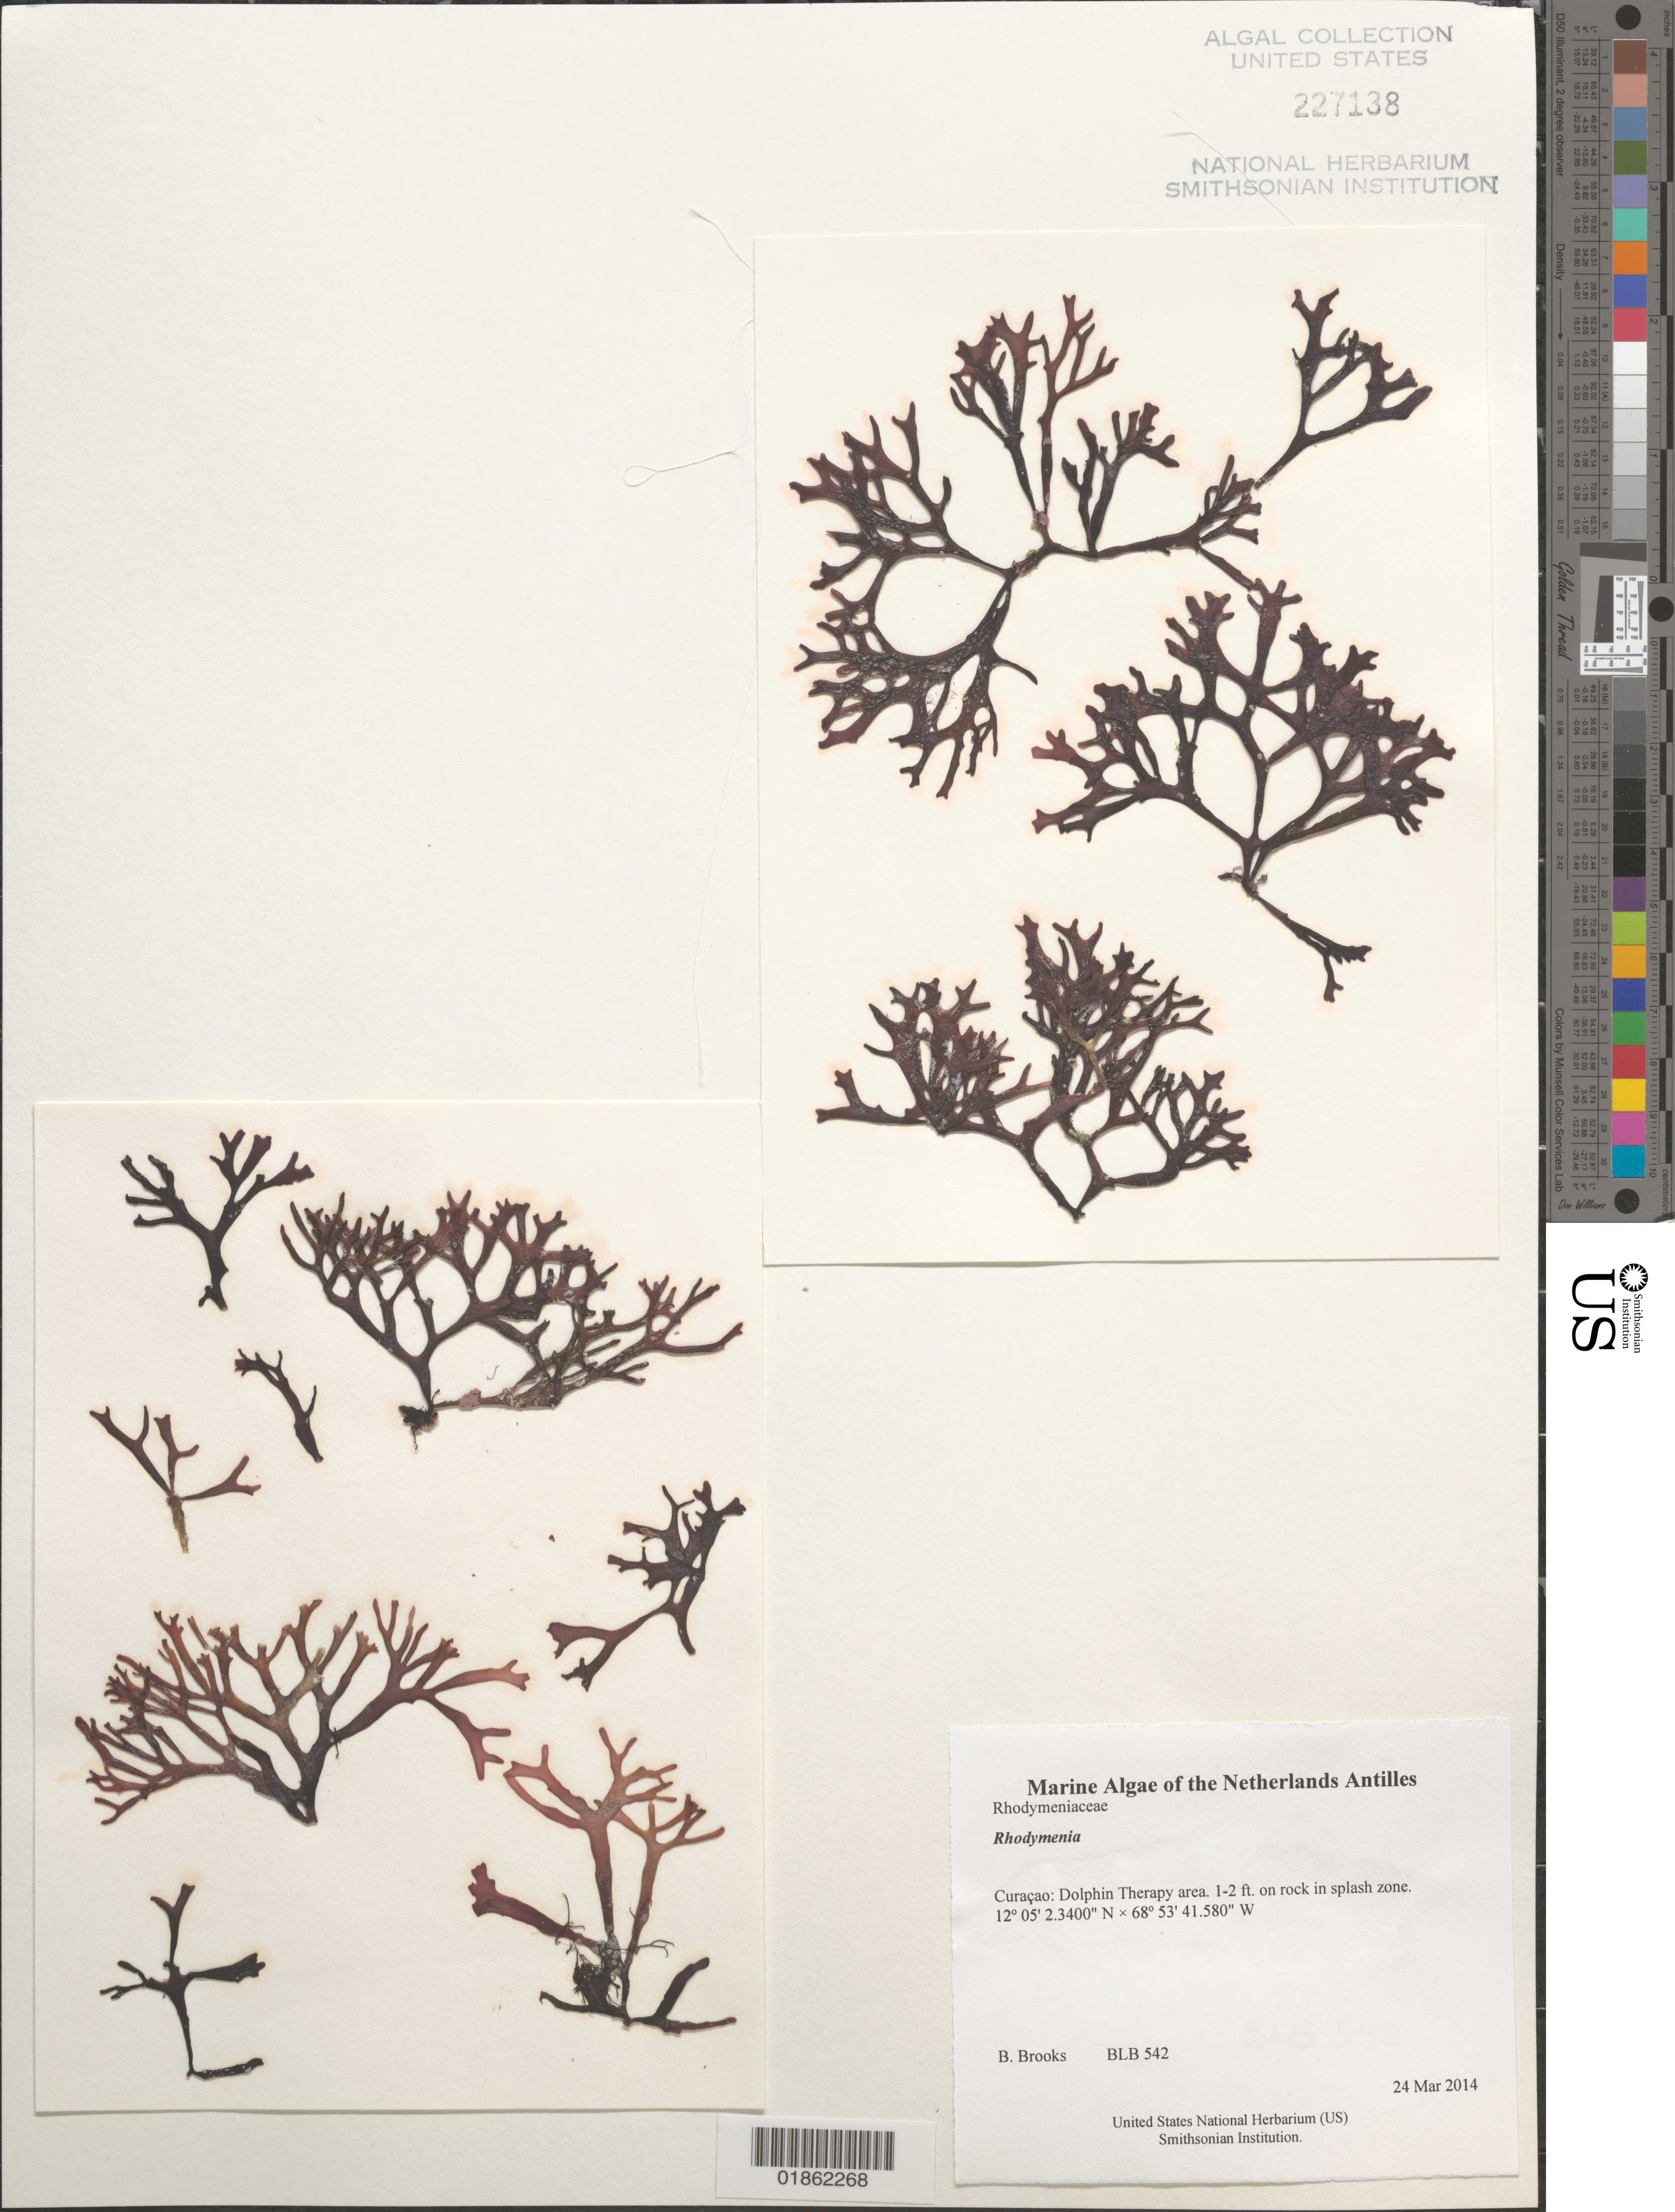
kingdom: Plantae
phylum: Rhodophyta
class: Florideophyceae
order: Rhodymeniales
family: Rhodymeniaceae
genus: Rhodymenia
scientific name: Rhodymenia sp.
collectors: B. Brooks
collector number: BLB 542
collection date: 2014-03-24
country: Curaçao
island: Curaçao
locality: Dolphin Therapy area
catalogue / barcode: US 227138